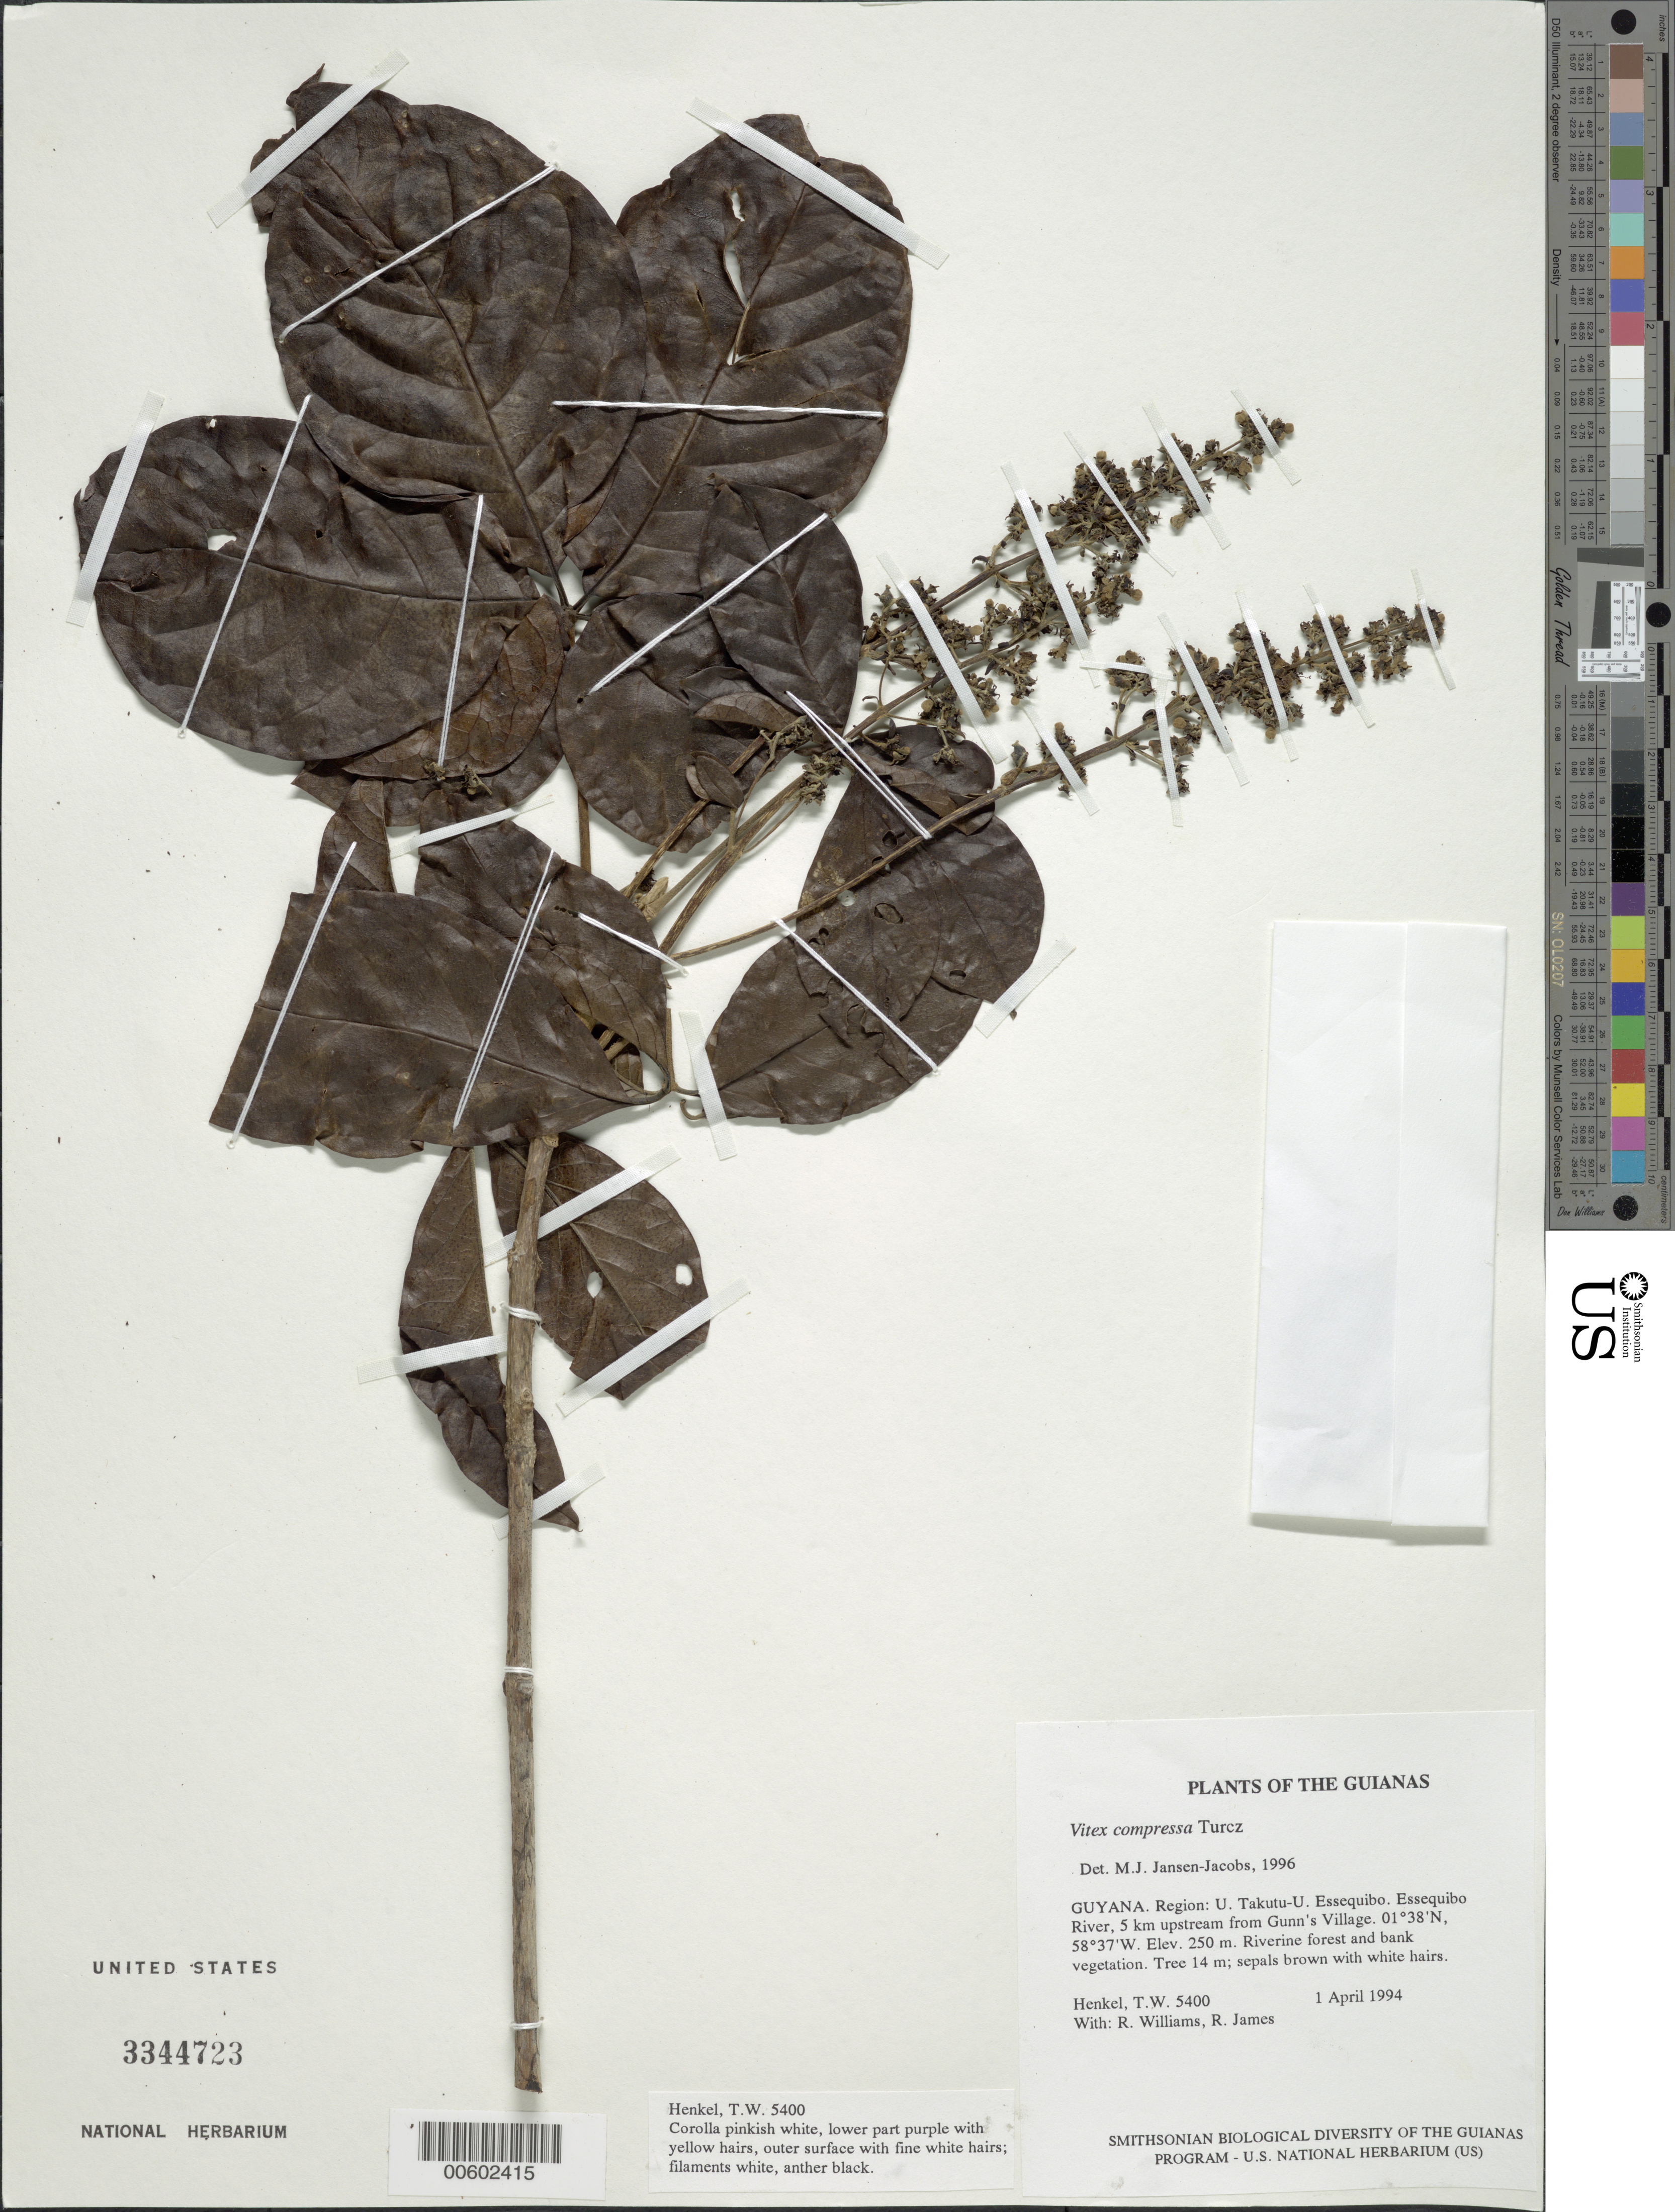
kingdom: Plantae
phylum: Tracheophyta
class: Magnoliopsida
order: Lamiales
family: Lamiaceae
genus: Vitex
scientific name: Vitex compressa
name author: Turcz.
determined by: Jansen-Jacobs, M. J., (U), Nationaal Herbarium Nederland, Utrecht University branch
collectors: T. Henkel, R. Williams & R. James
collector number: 5400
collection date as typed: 1 April 1994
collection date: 1994-04-01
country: Guyana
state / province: U. Takutu-U. Essequibo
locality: Essequibo River, 5 km upstream from Gunn's Village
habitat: Riverine forest and bank vegetation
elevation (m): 250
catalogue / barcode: US 3344723